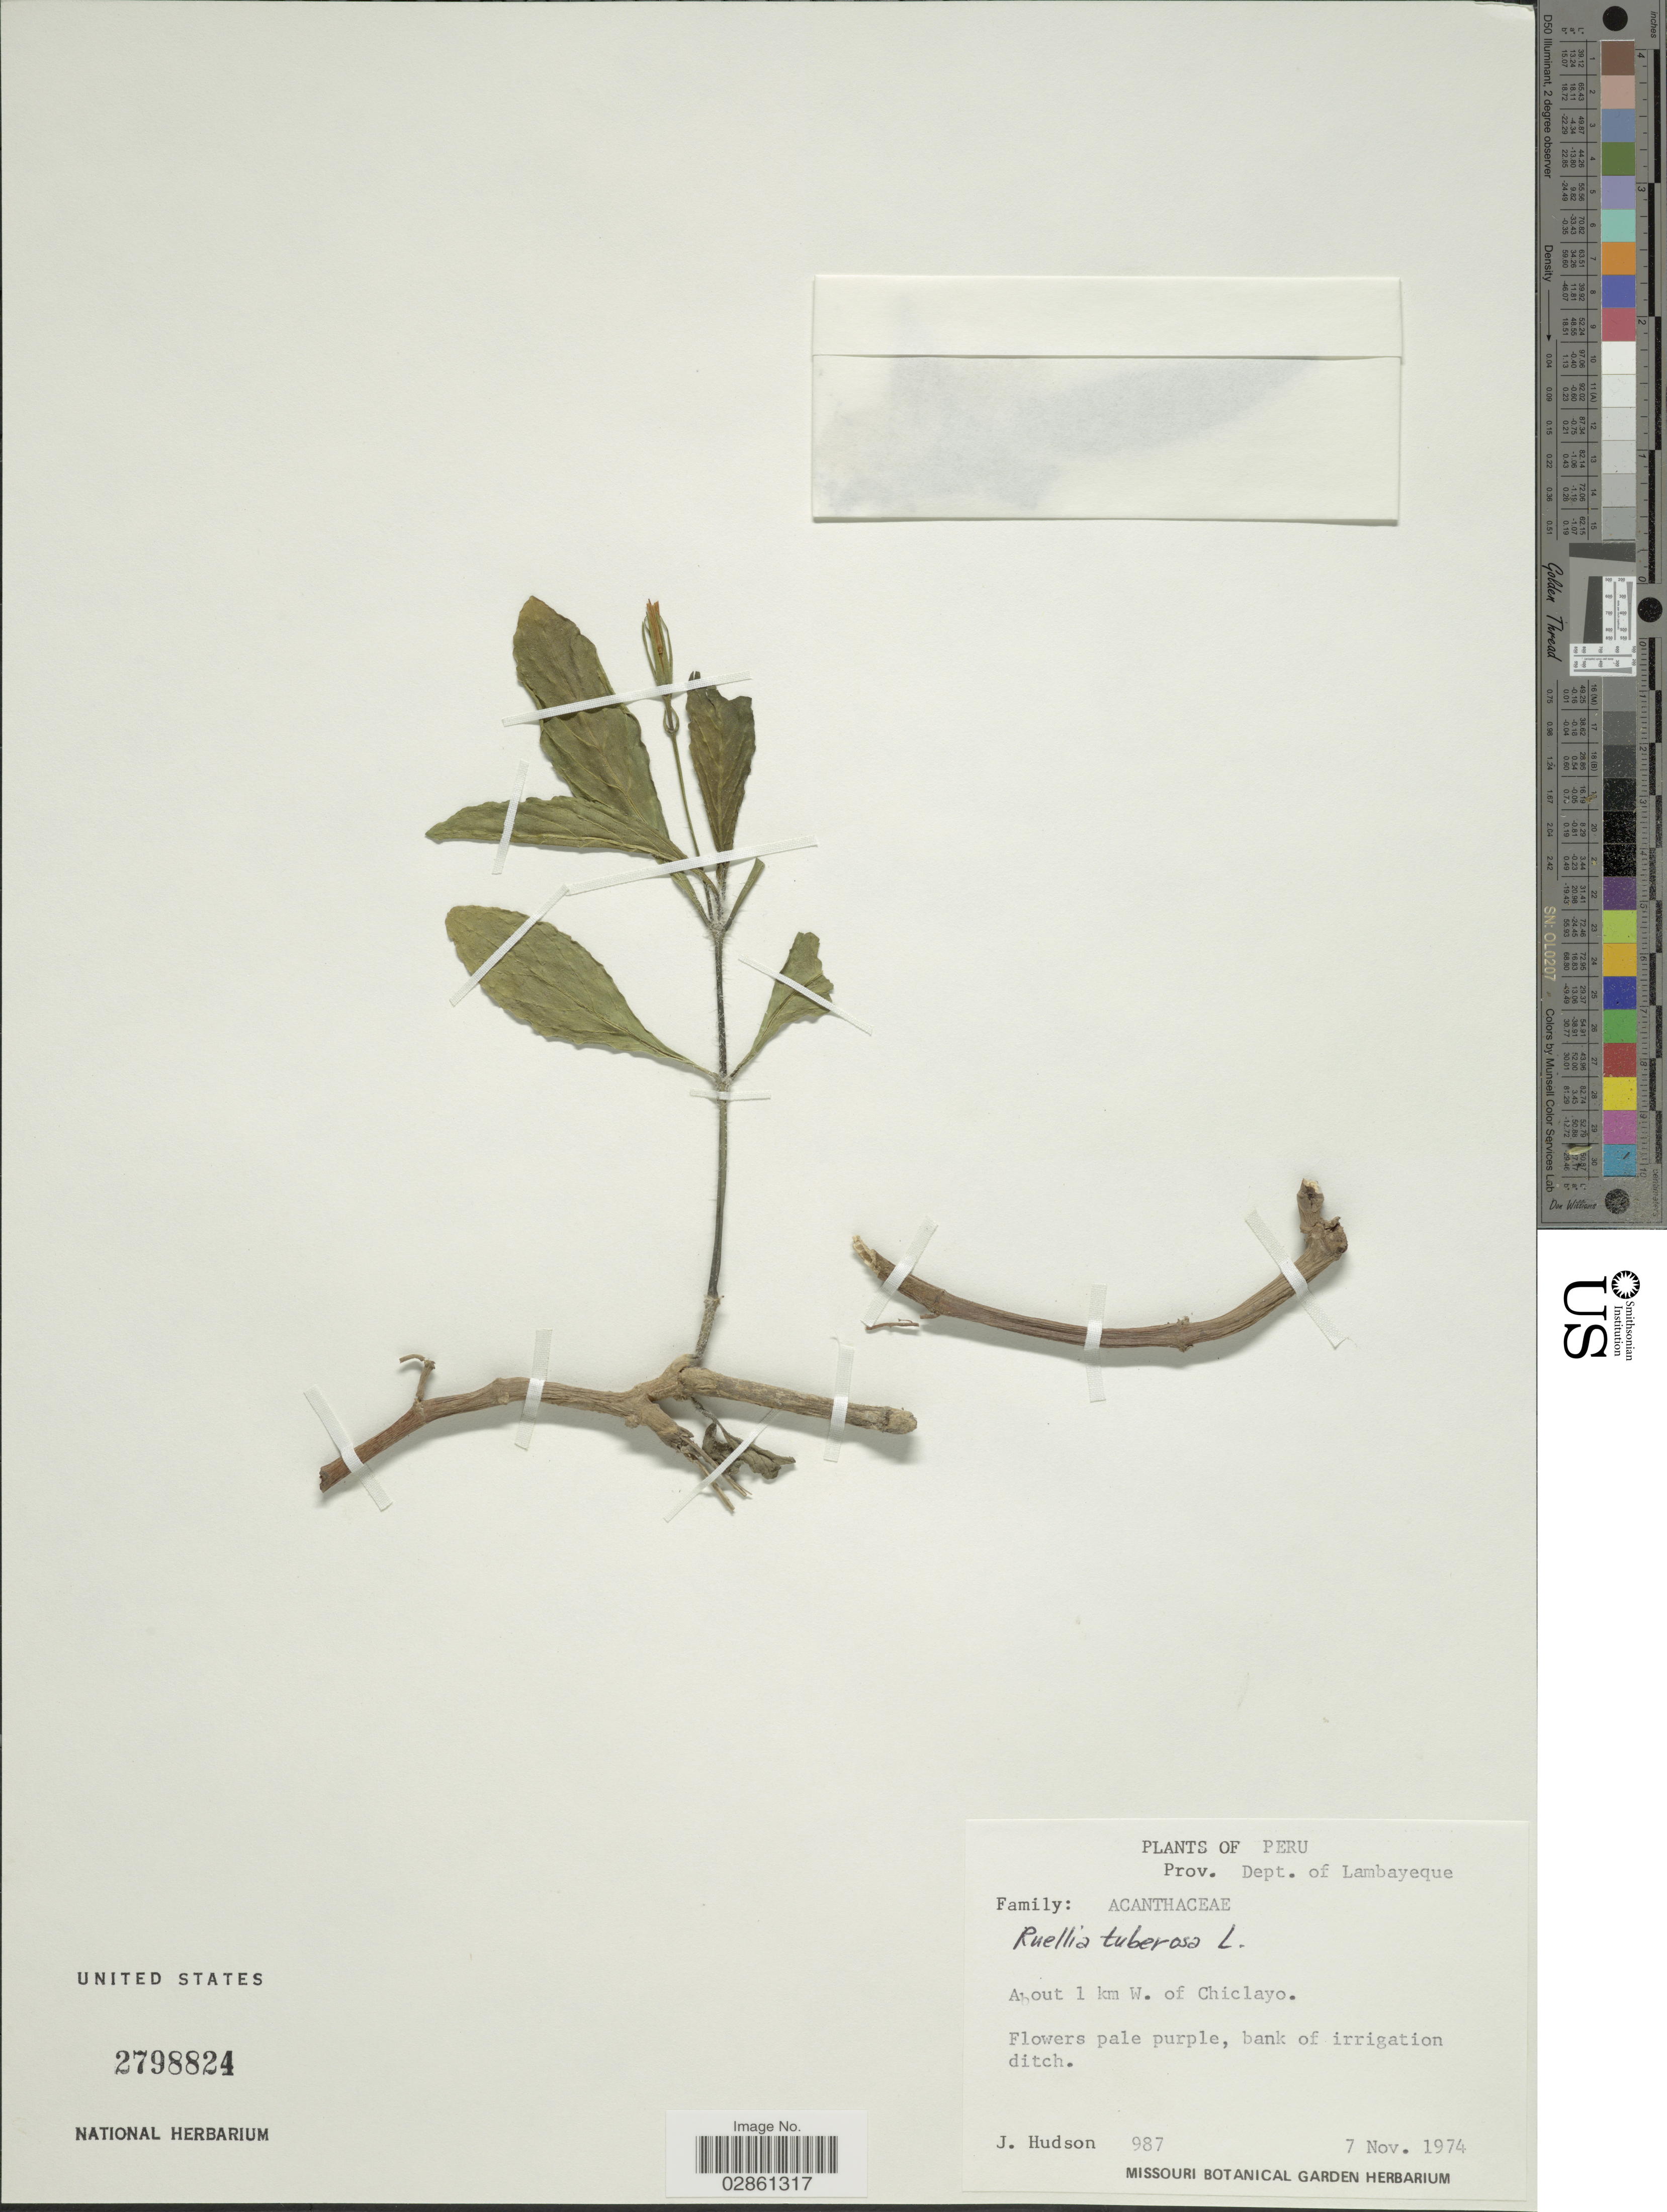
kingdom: Plantae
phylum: Tracheophyta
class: Magnoliopsida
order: Lamiales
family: Acanthaceae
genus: Ruellia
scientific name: Ruellia malacosperma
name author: Greenm.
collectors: J. Hudson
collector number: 987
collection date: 1974-11-07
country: Peru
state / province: Lambayeque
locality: Dept. of Lambayeque, About 1 km W. of Chiclayo.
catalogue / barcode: US 2798824